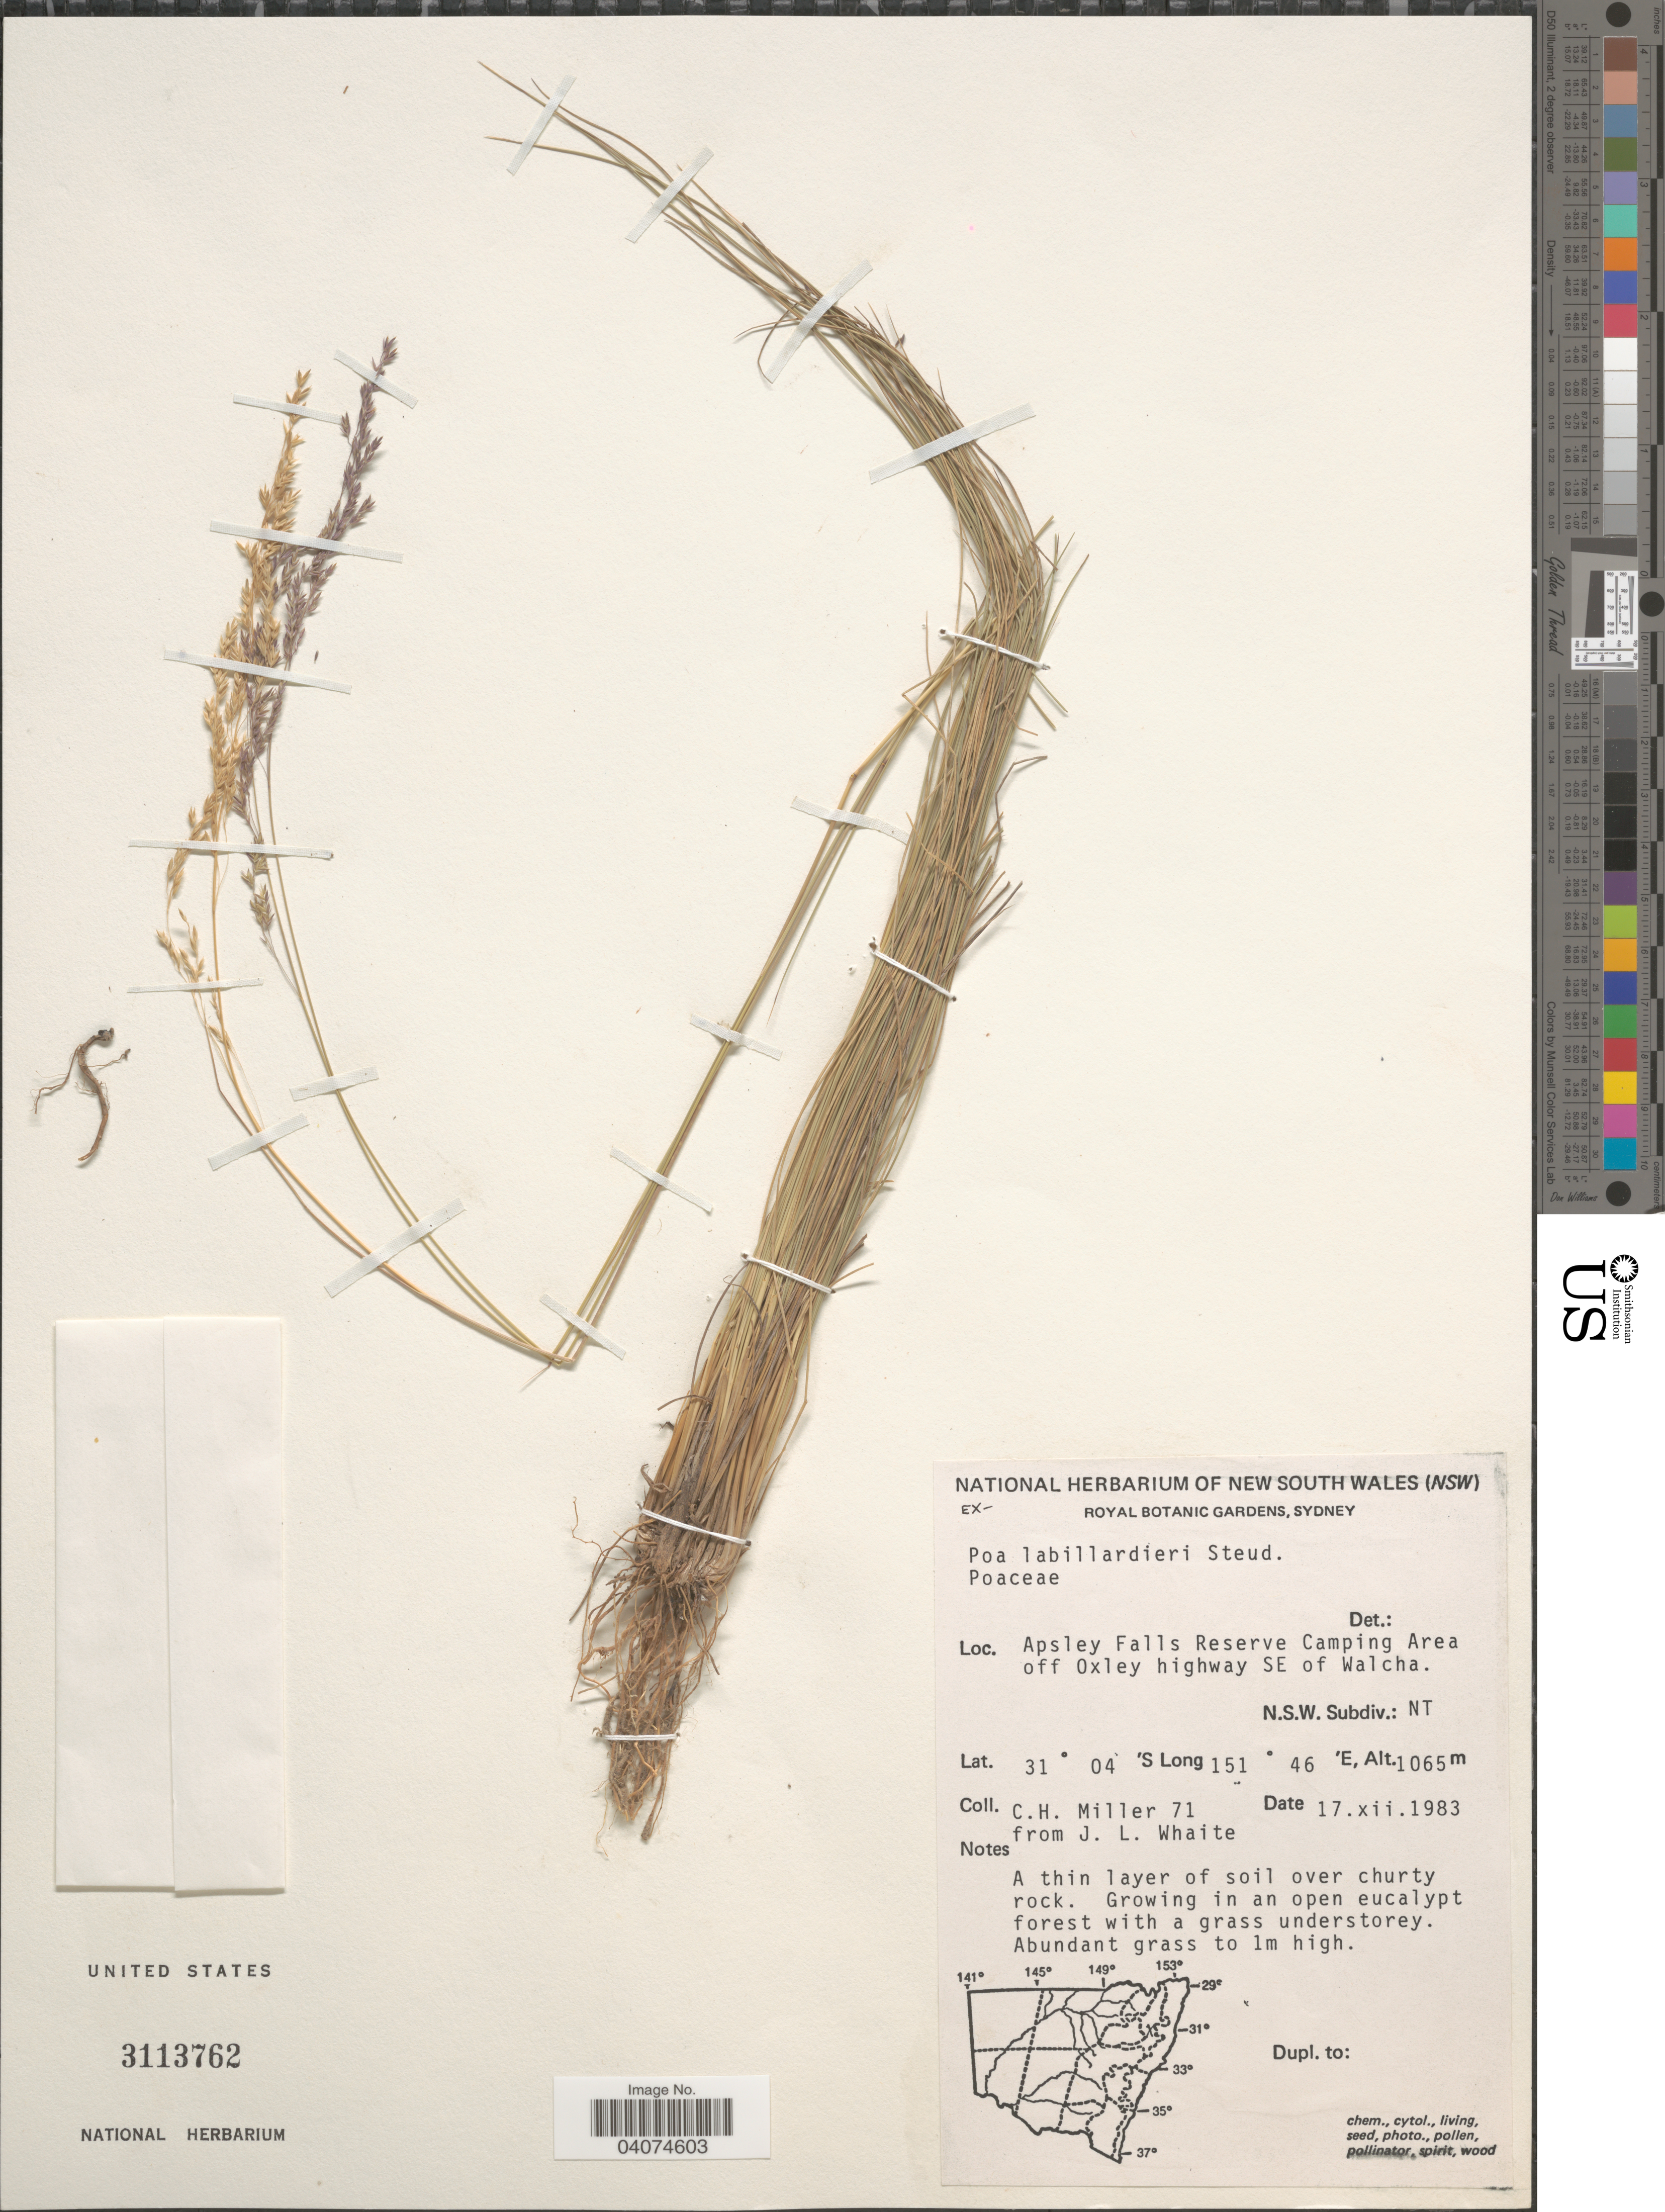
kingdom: Plantae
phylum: Tracheophyta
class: Liliopsida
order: Poales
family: Poaceae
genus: Poa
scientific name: Poa labillardierei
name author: Steud.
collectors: C. H. Miller & J. Whaite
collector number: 71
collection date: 1983-12-17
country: Australia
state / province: New South Wales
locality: Apsley Falls Reserve Camping Area off Oxley highway SE of Walcha. N.S.W. Subdiv.: NT.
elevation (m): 1065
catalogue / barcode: US 3113762